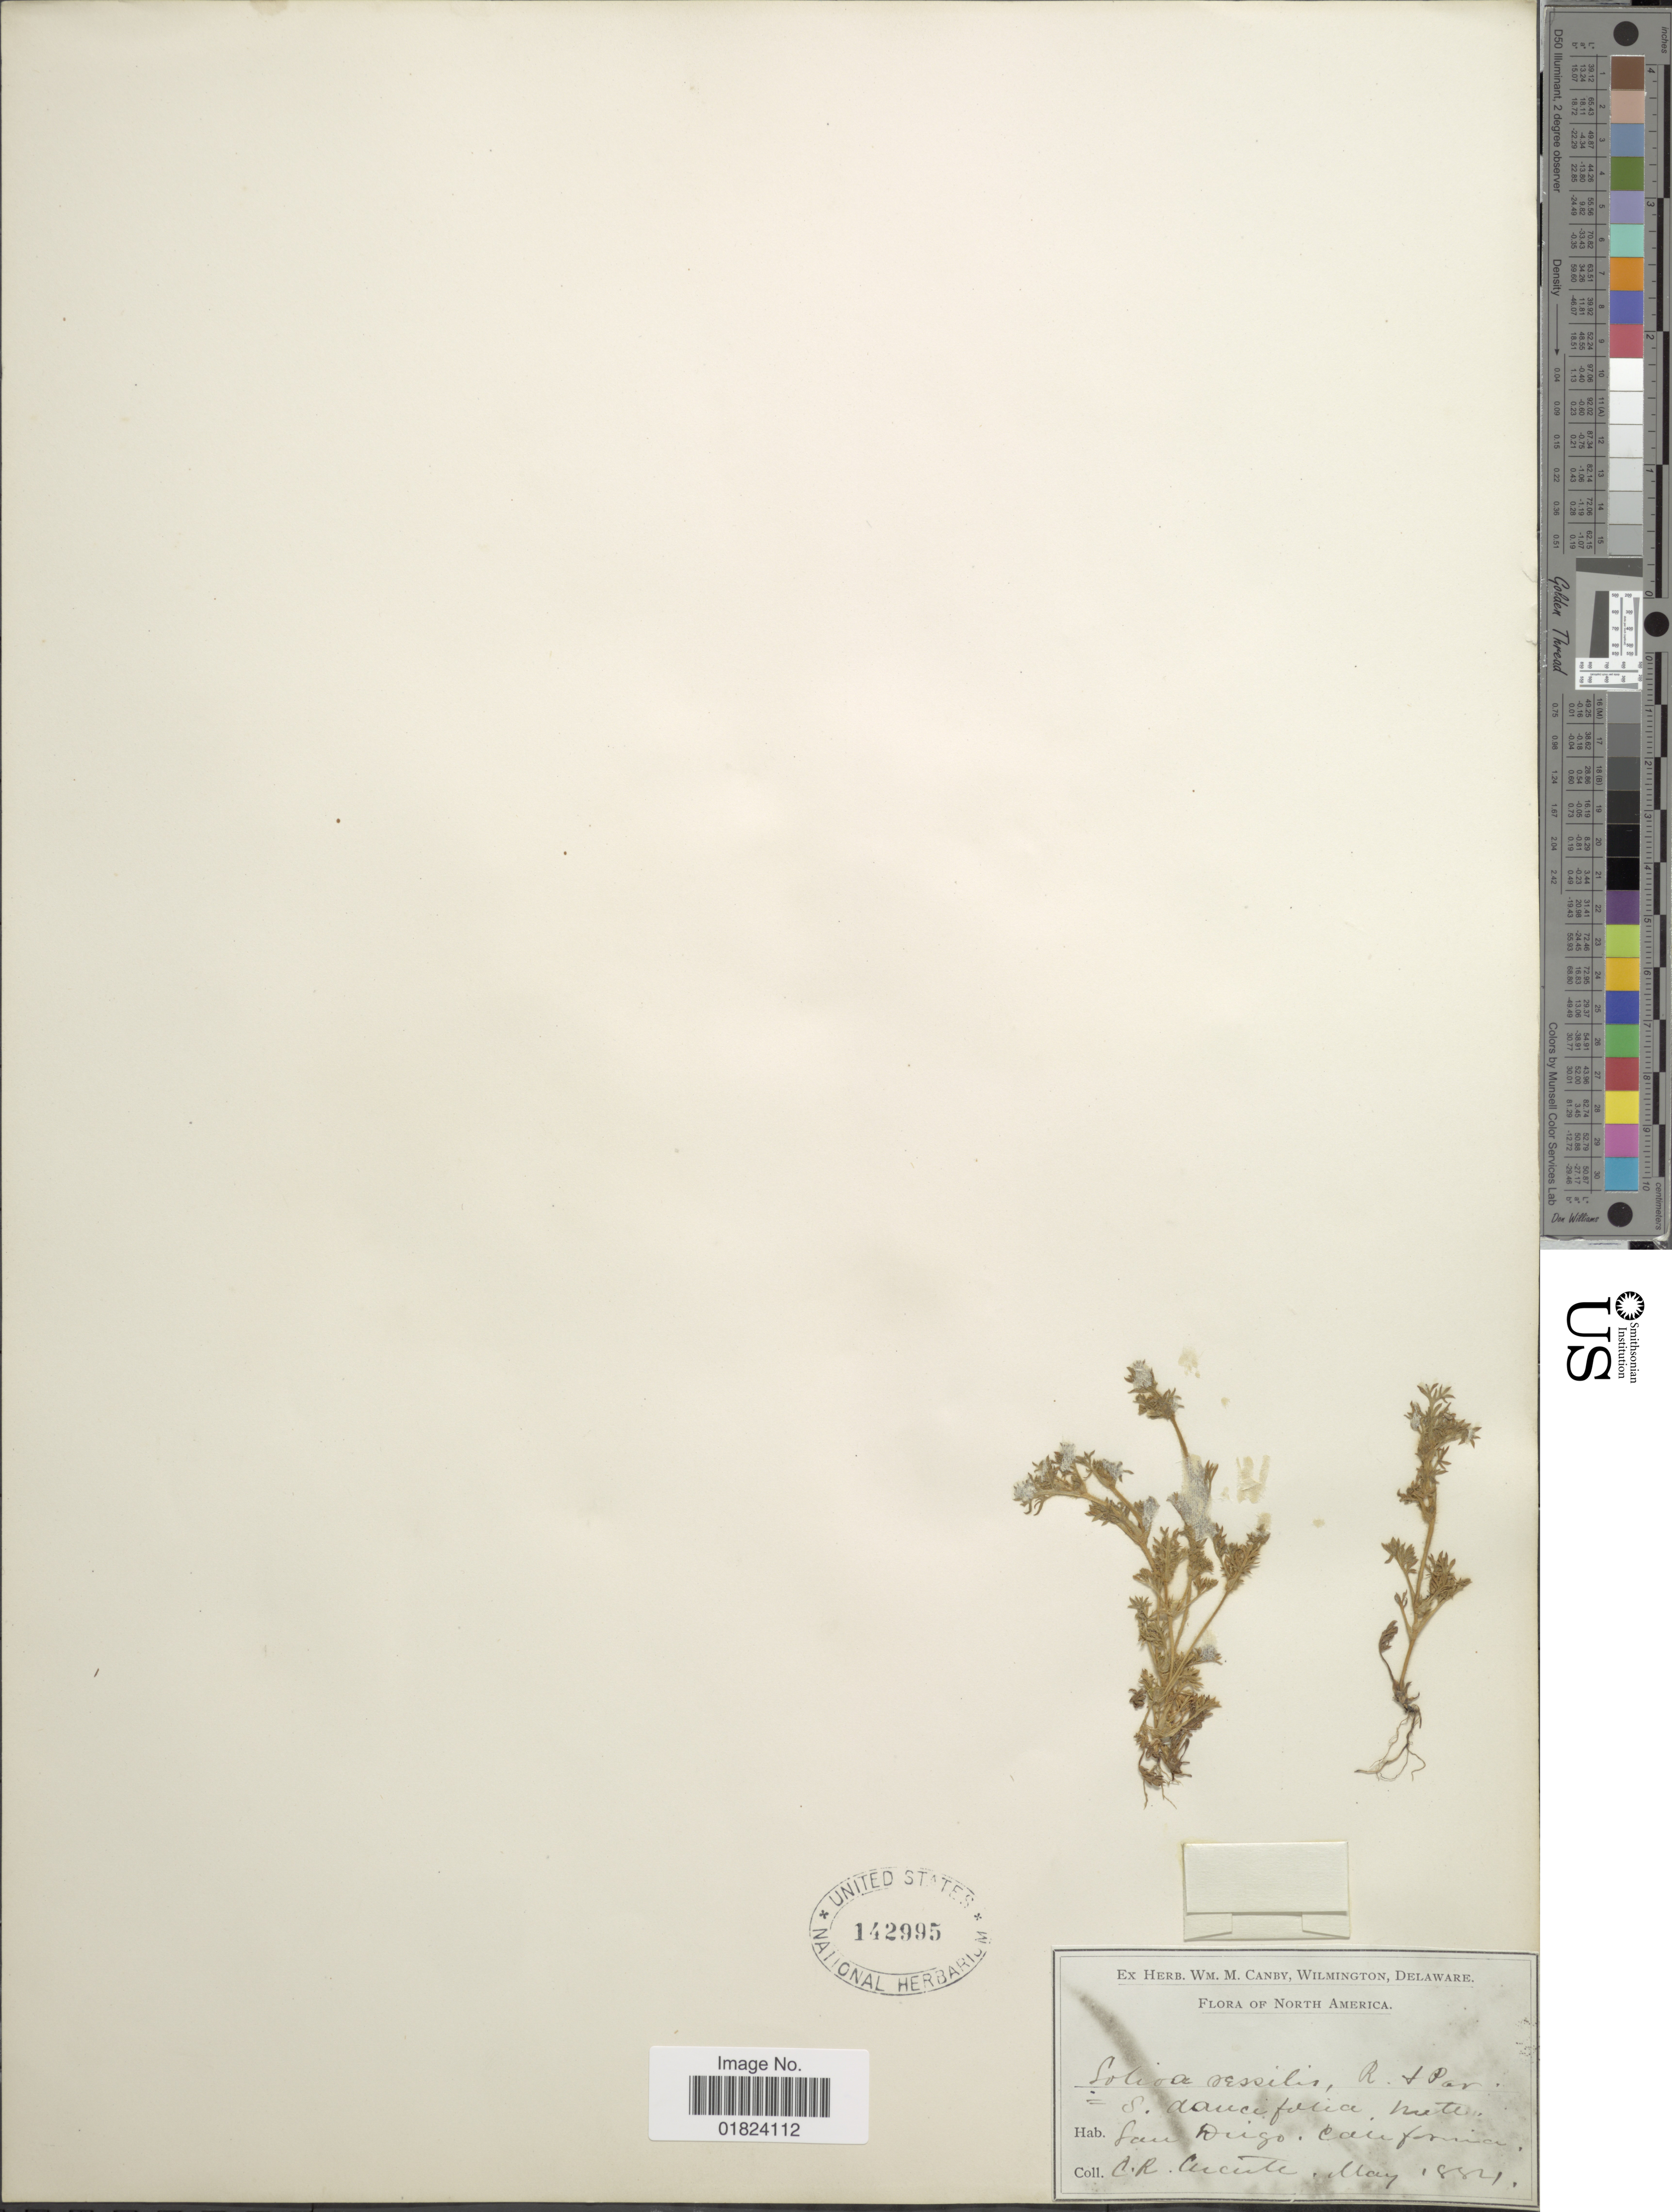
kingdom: Plantae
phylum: Tracheophyta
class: Magnoliopsida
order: Asterales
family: Asteraceae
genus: Soliva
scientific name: Soliva daucifolia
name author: Nutt.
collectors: C. R. Orcutt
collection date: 1884-05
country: United States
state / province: California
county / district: San Diego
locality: San Diego.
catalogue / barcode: US 142995